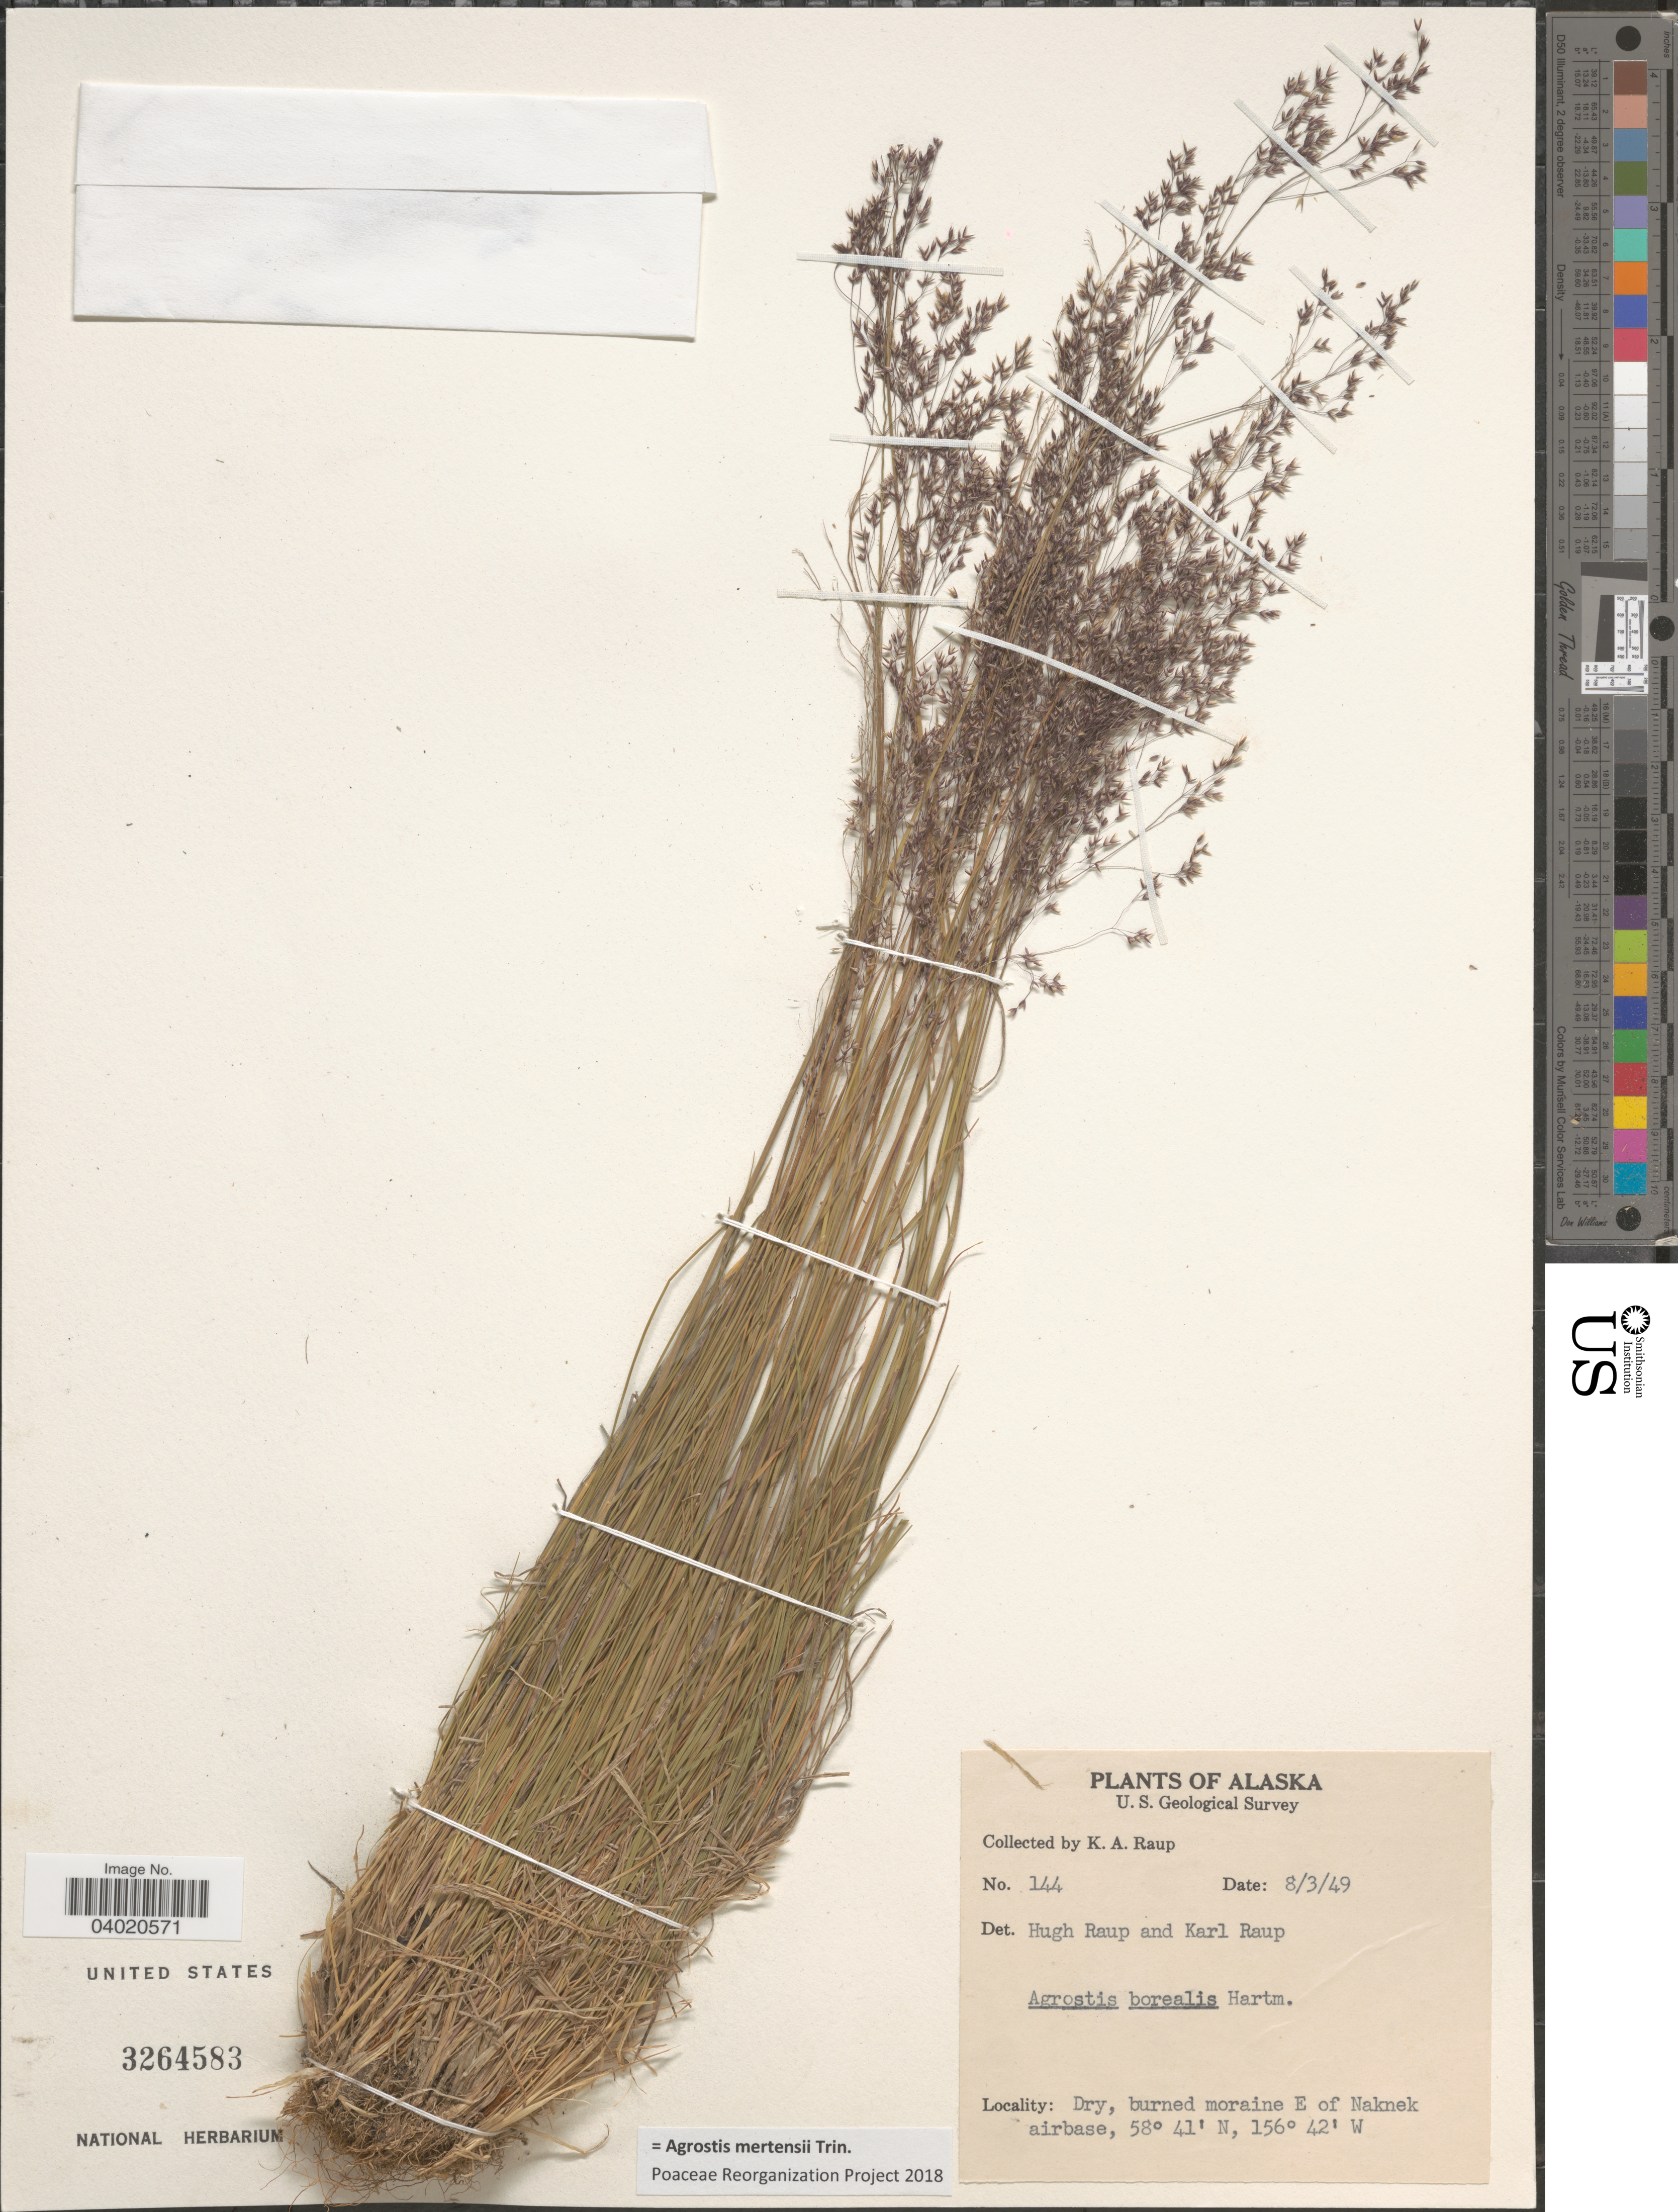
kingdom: Plantae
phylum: Tracheophyta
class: Liliopsida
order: Poales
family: Poaceae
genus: Agrostis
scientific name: Agrostis mertensii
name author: Trin.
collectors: K. Raup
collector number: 144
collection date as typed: Transcribed d/m/y: 3/8/49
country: United States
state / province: Alaska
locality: Dry, burned moraine E of Naknek airbase.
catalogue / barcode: US 3264583